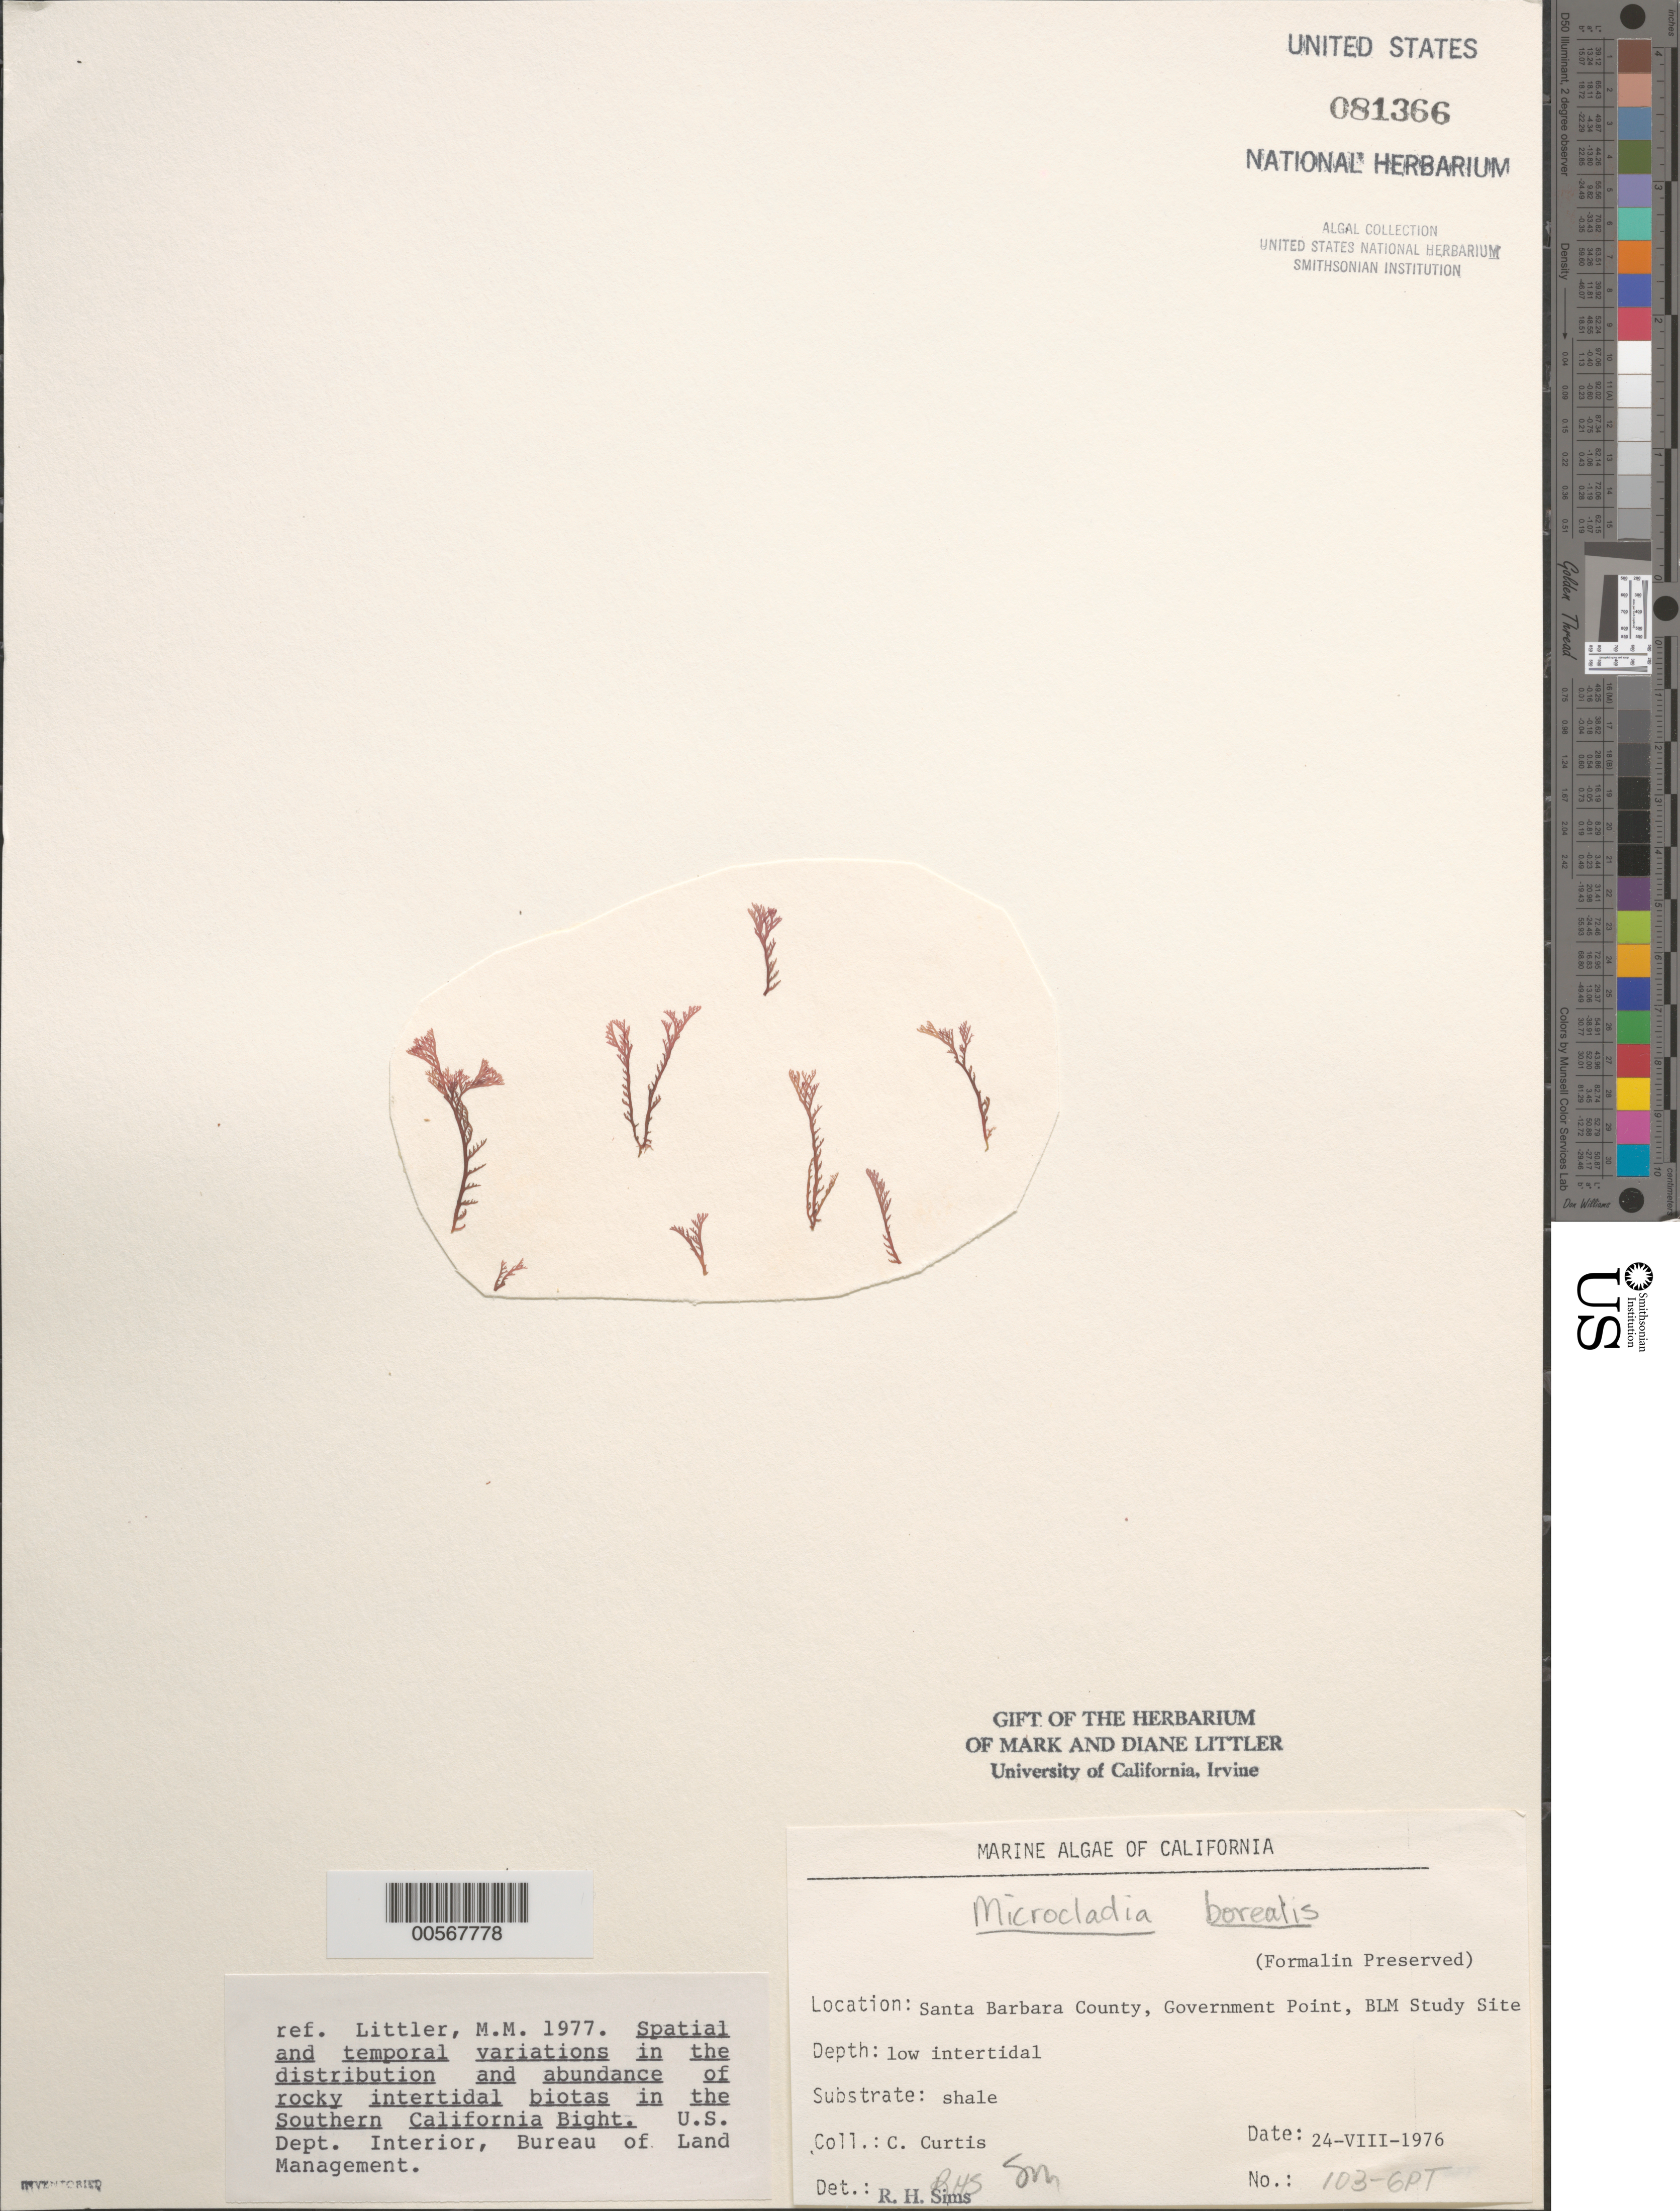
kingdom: Plantae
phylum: Rhodophyta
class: Florideophyceae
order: Ceramiales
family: Ceramiaceae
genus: Microcladia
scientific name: Microcladia borealis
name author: Rupr.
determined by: Sims, Robert H.; Murray, S. N.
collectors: C. Curtis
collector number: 103-gpt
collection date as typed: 24 Aug 1976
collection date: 1976-08-24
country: United States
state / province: California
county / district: Santa Barbara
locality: Government Point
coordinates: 34 26'31"N, 120 24'06"W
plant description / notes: BLM-SOCALBIGHT Rocky Intertidal Survey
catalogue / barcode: US 81366